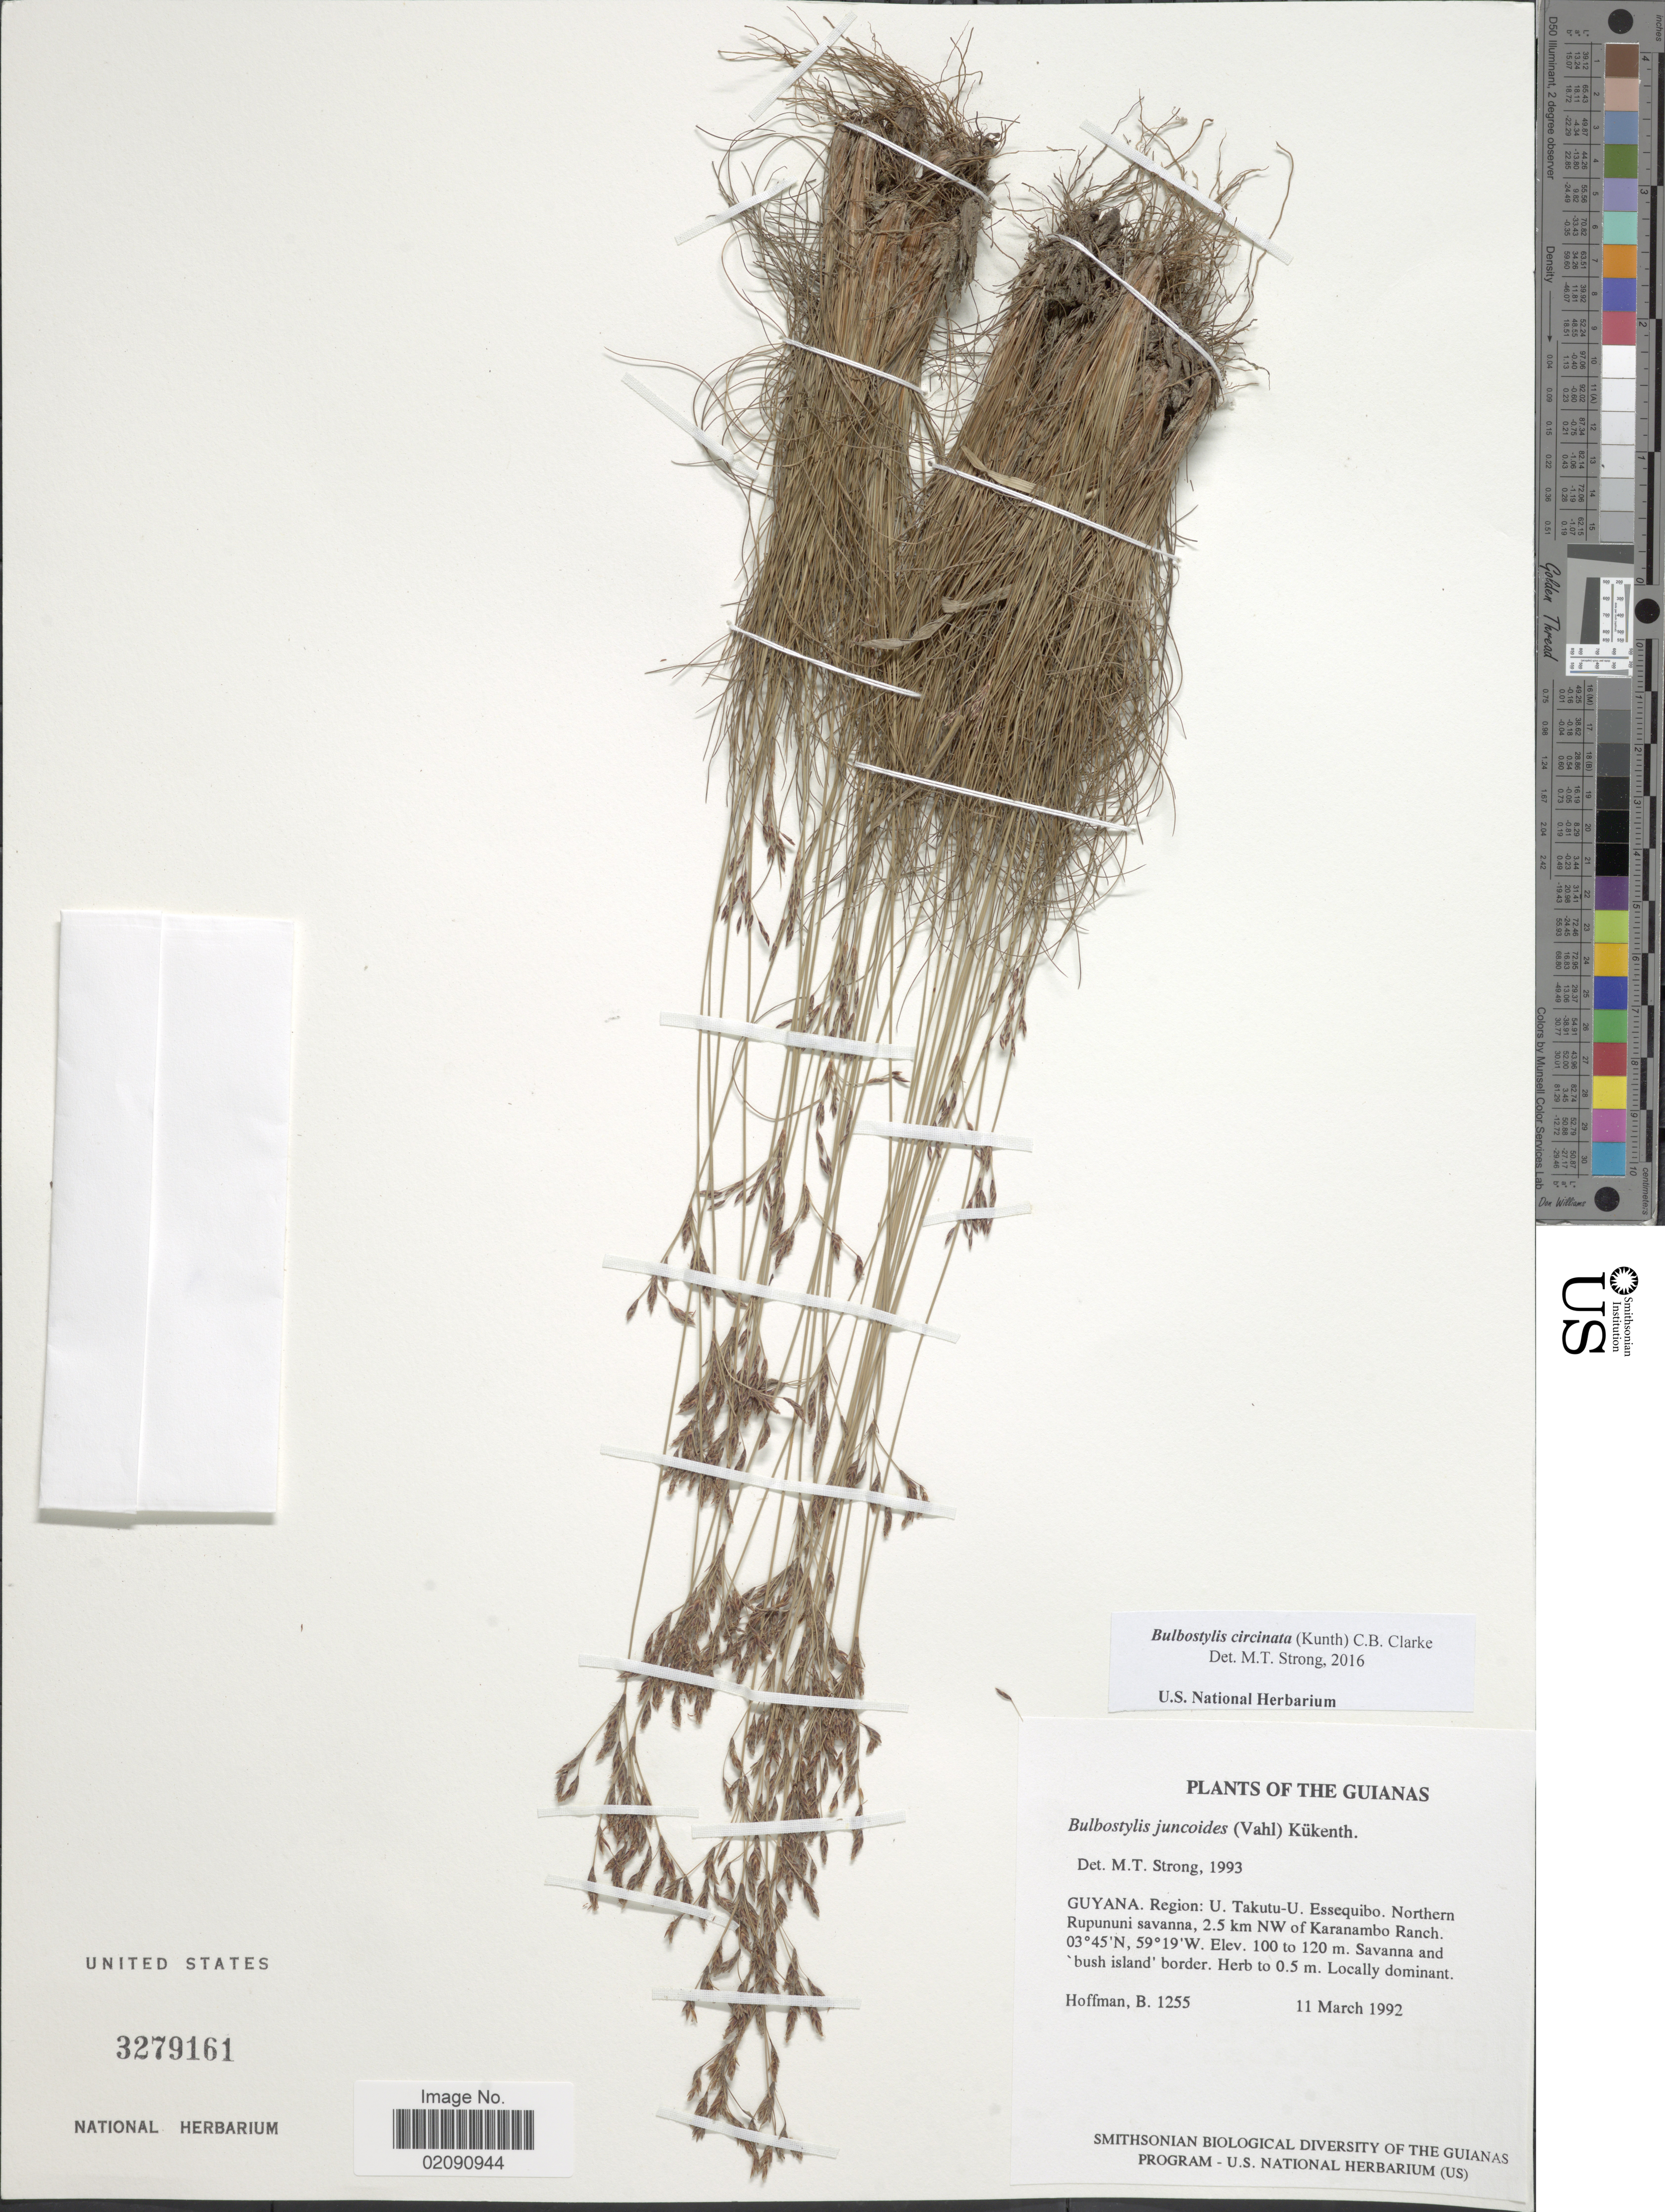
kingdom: Plantae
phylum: Tracheophyta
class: Liliopsida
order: Poales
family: Cyperaceae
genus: Bulbostylis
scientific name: Bulbostylis circinata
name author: (Kunth) C.B. Clarke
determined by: Strong, M. T., (US), Smithsonian Institution - National Museum of Natural History (UNITED STATES)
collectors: B. Hoffman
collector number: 1255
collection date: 1992-03-11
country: Guyana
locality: The Guianas, Region: U. Takutu-U: Essequibo, Northern Rupununi savanna, 2.5 km NW of Karanambo Ranch.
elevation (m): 100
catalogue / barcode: US 3279161